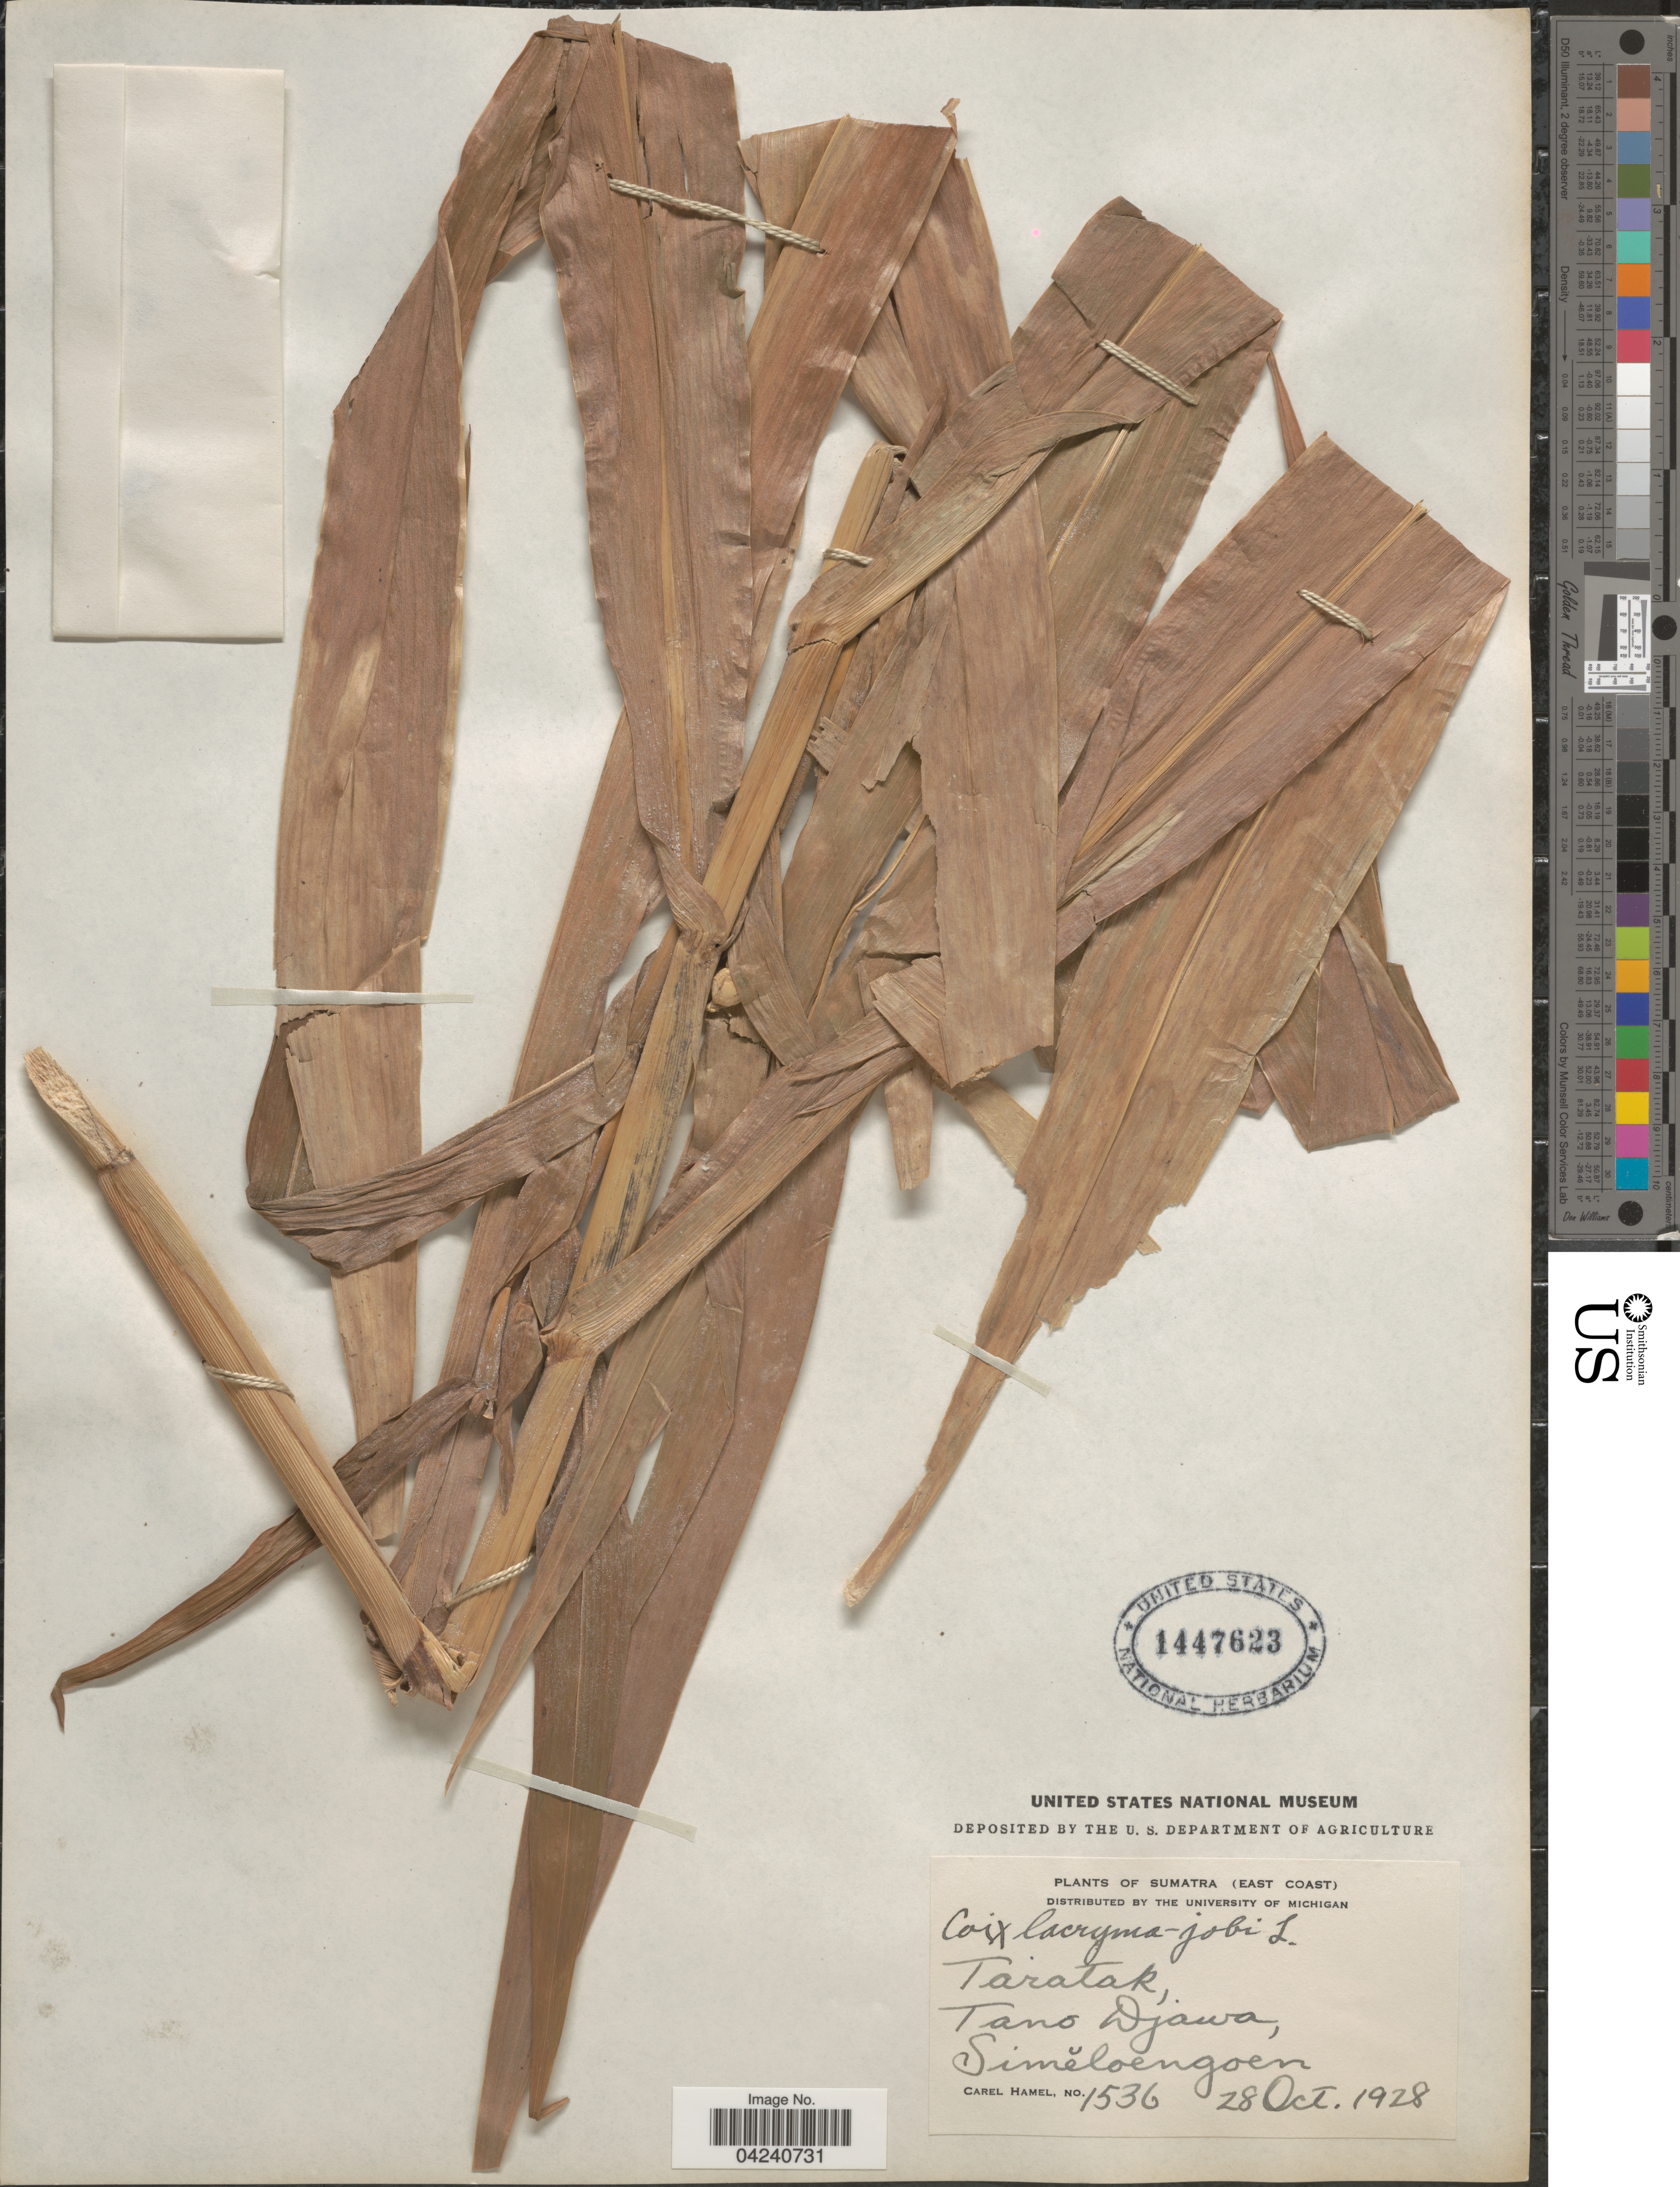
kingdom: Plantae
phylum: Tracheophyta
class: Liliopsida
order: Poales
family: Poaceae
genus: Coix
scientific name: Coix lacryma-jobi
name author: L.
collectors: C. Hamel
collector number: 1536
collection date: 1928-10-28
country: Indonesia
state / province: Sumatra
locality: East Coast. Taratak, Tano Djawa, Simĕloengoen.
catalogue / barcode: US 1447623